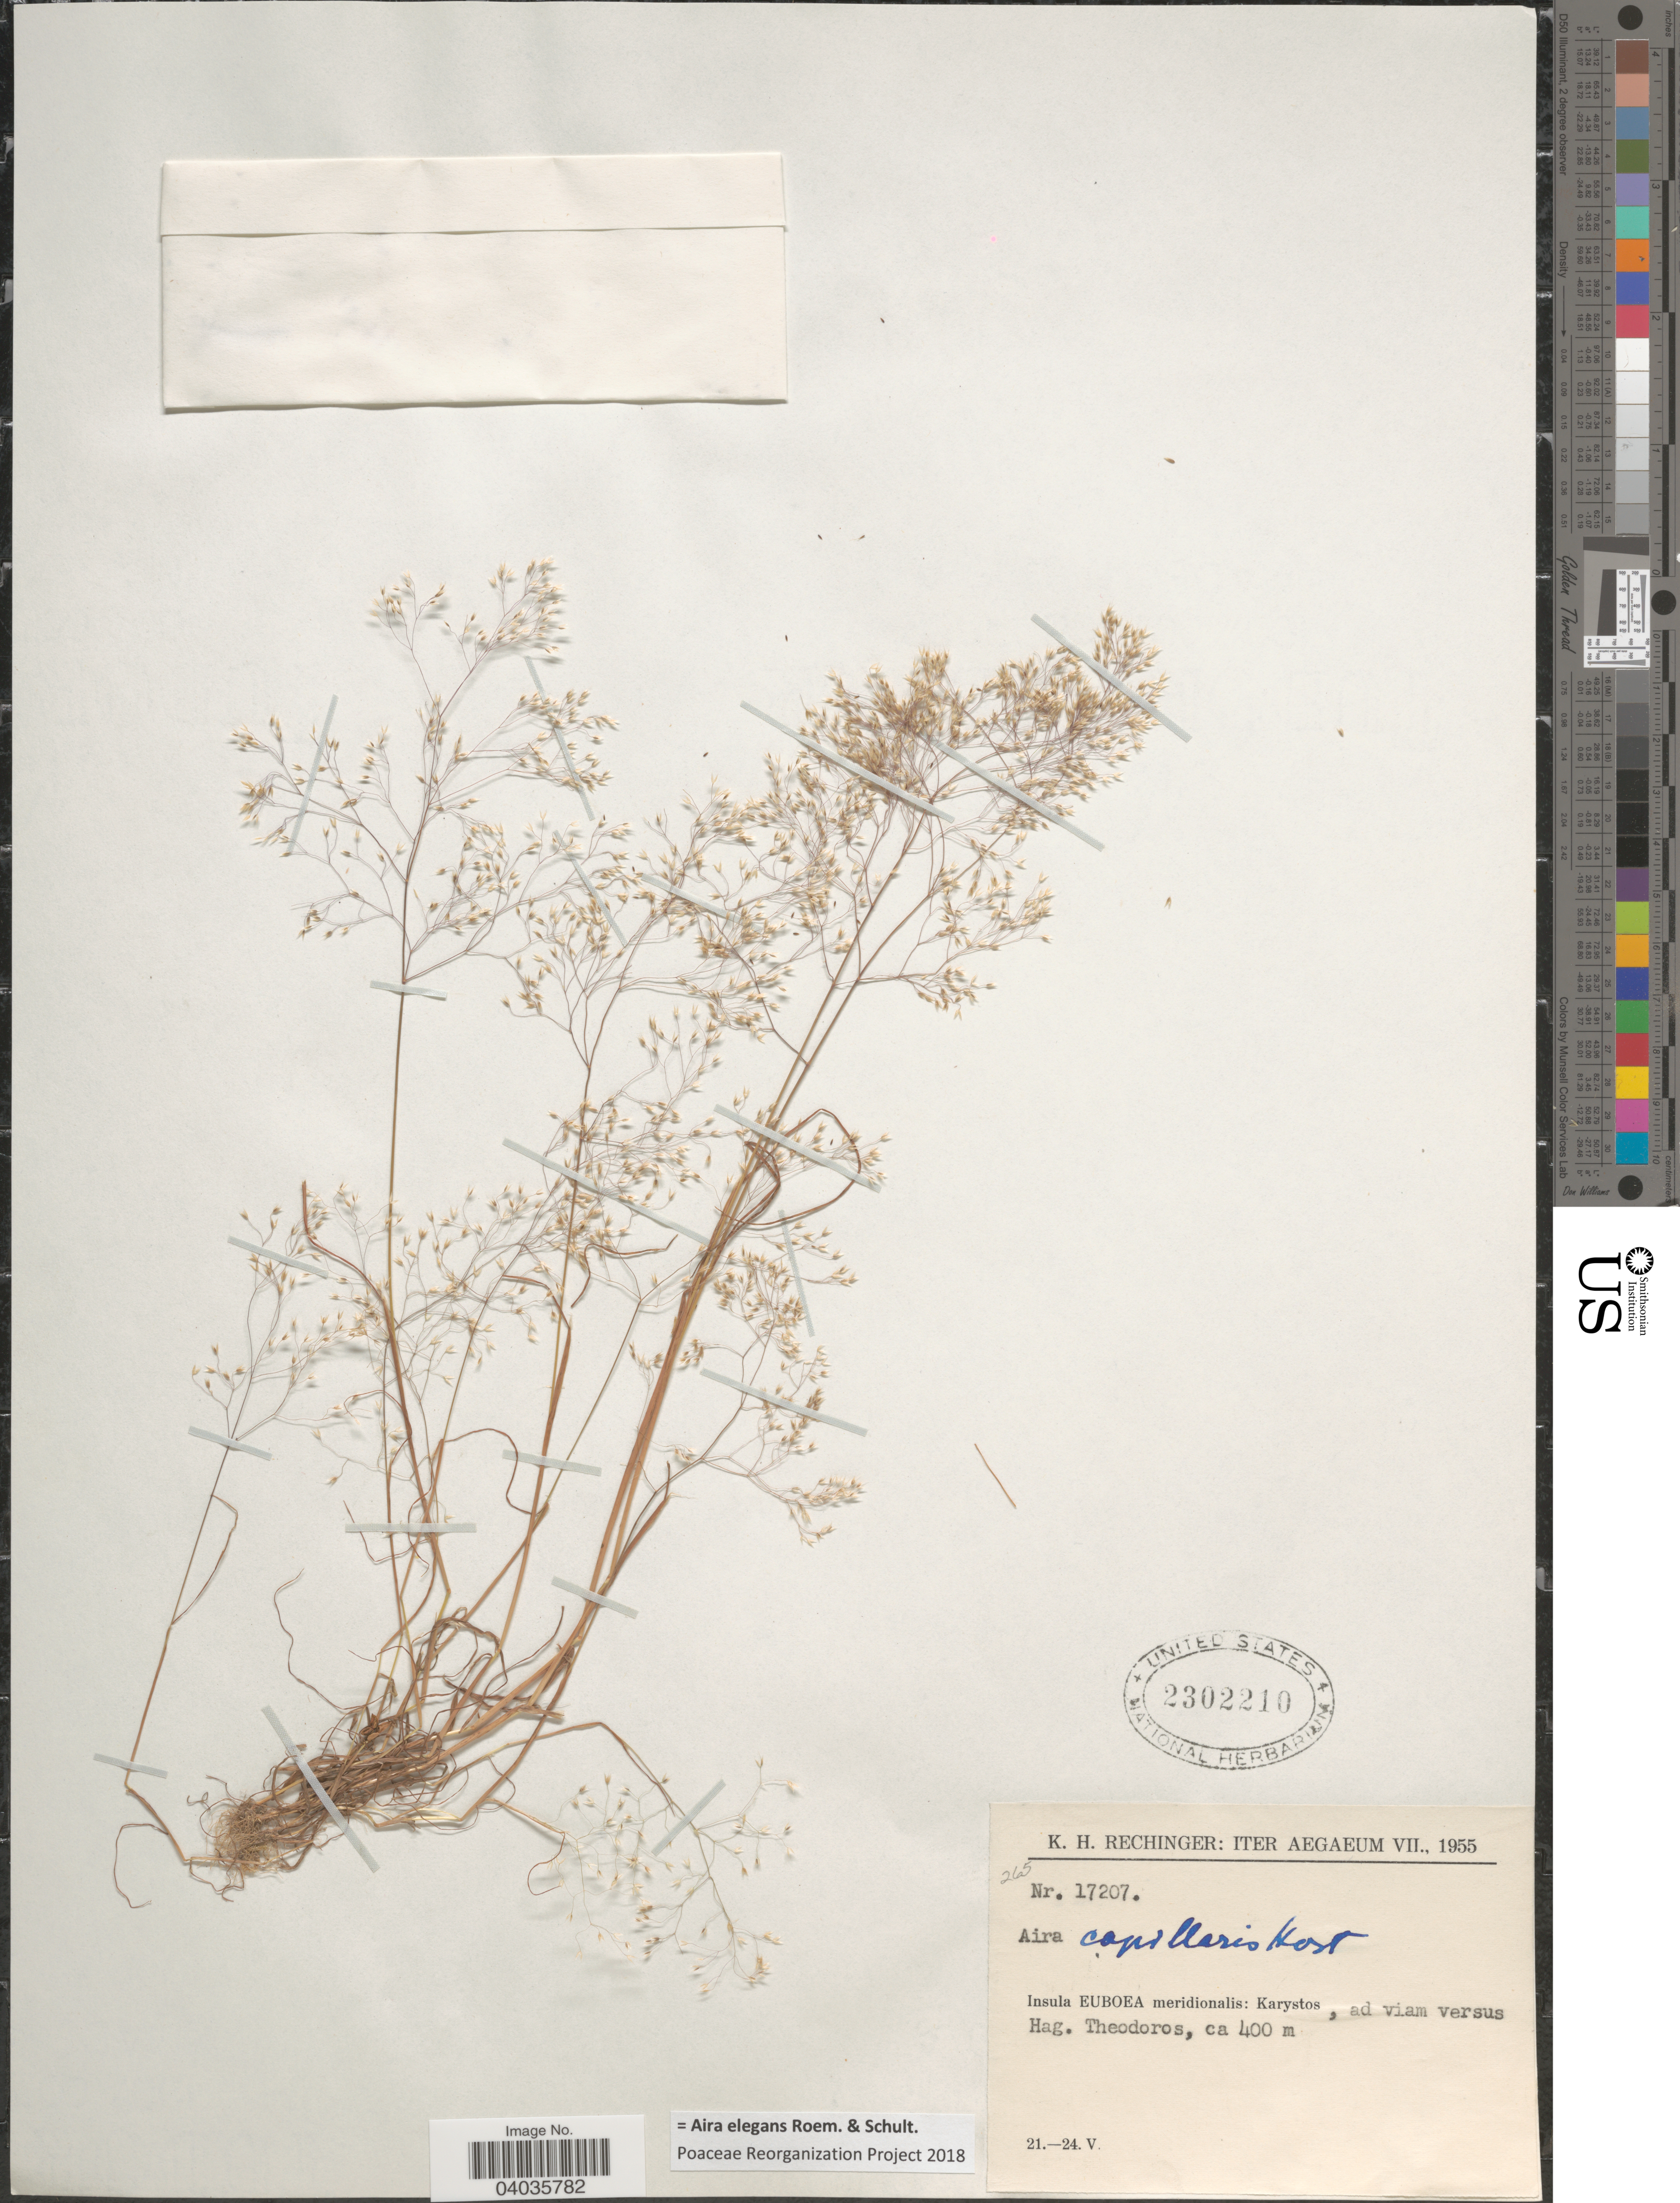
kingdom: Plantae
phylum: Tracheophyta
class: Liliopsida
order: Poales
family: Poaceae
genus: Aira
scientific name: Aira elegans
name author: L.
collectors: K. H. Rechinger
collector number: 17207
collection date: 1955-05-21/1955-05-24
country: Greece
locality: Iter Aegaeum VII. Insula Euboea meridionalis: Karystos, ad viam versus Hag. Theodoros.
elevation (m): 400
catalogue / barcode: US 2302210